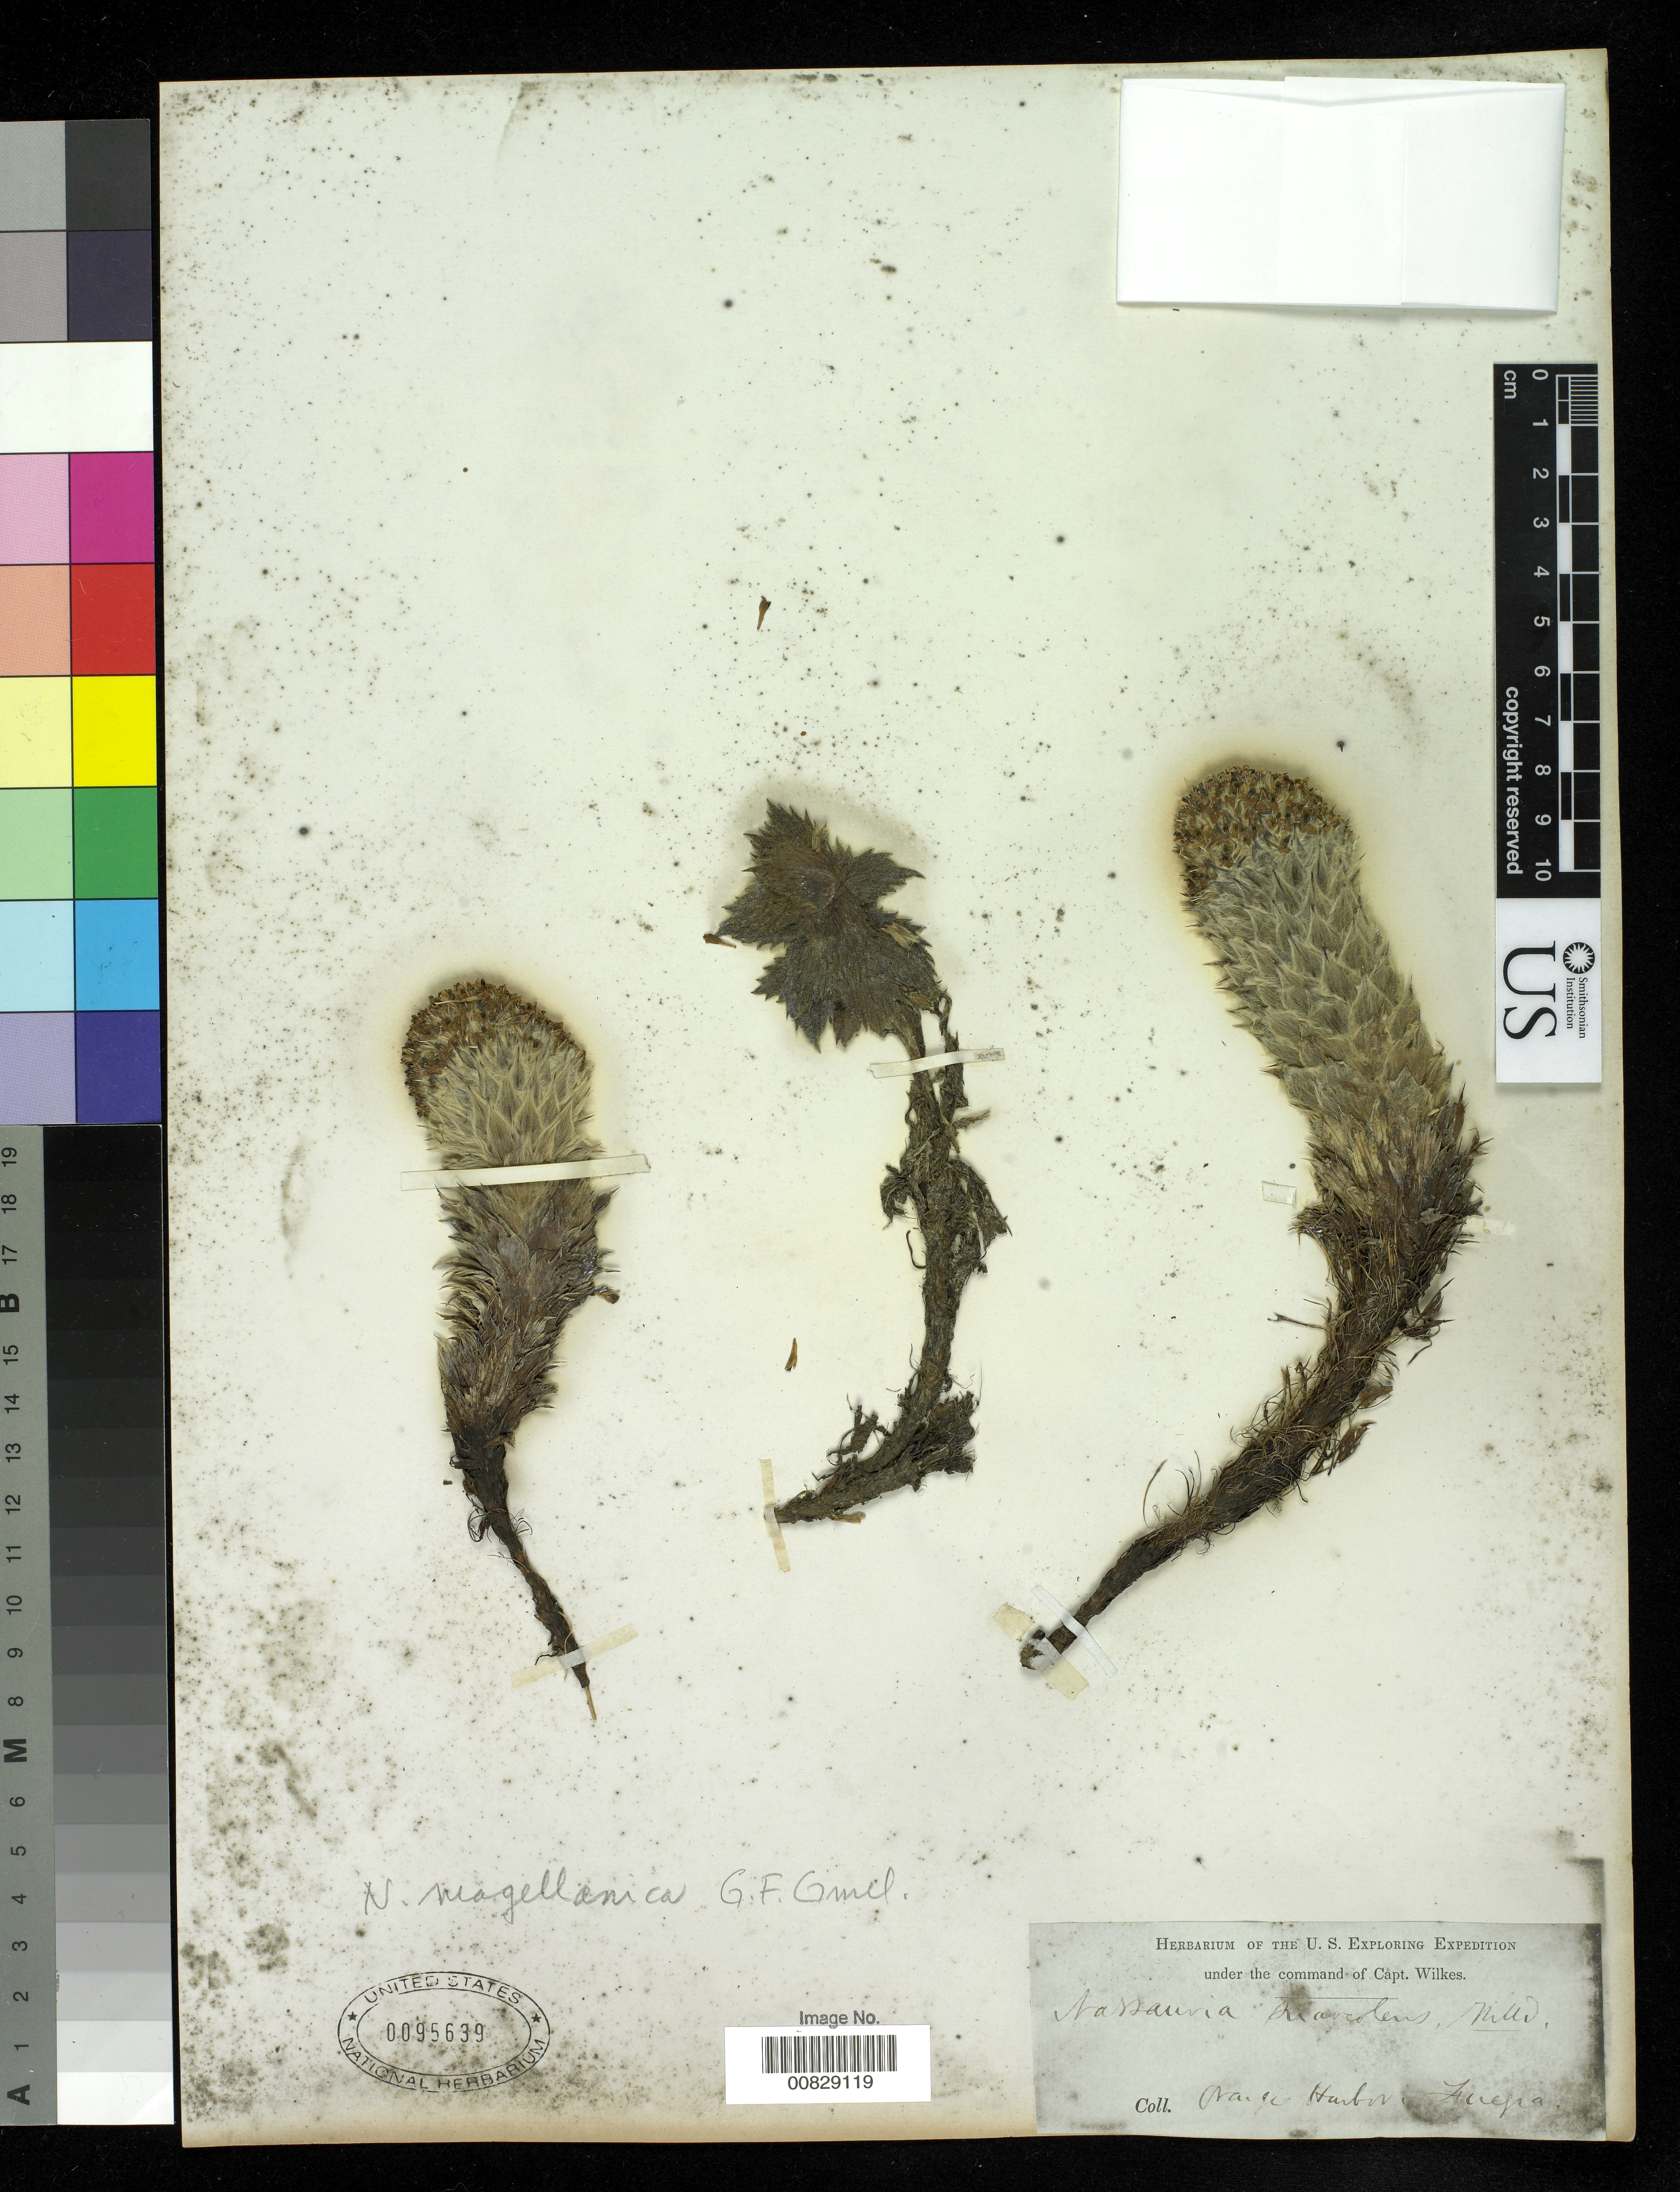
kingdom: Plantae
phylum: Tracheophyta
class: Magnoliopsida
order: Asterales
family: Asteraceae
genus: Nassauvia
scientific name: Nassauvia magellanica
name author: J.F. Gmel.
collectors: Wilkes Explor. Exped.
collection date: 1838/1842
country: Argentina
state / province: Tierra del Fuego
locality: Orange Harbor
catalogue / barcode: US 95639